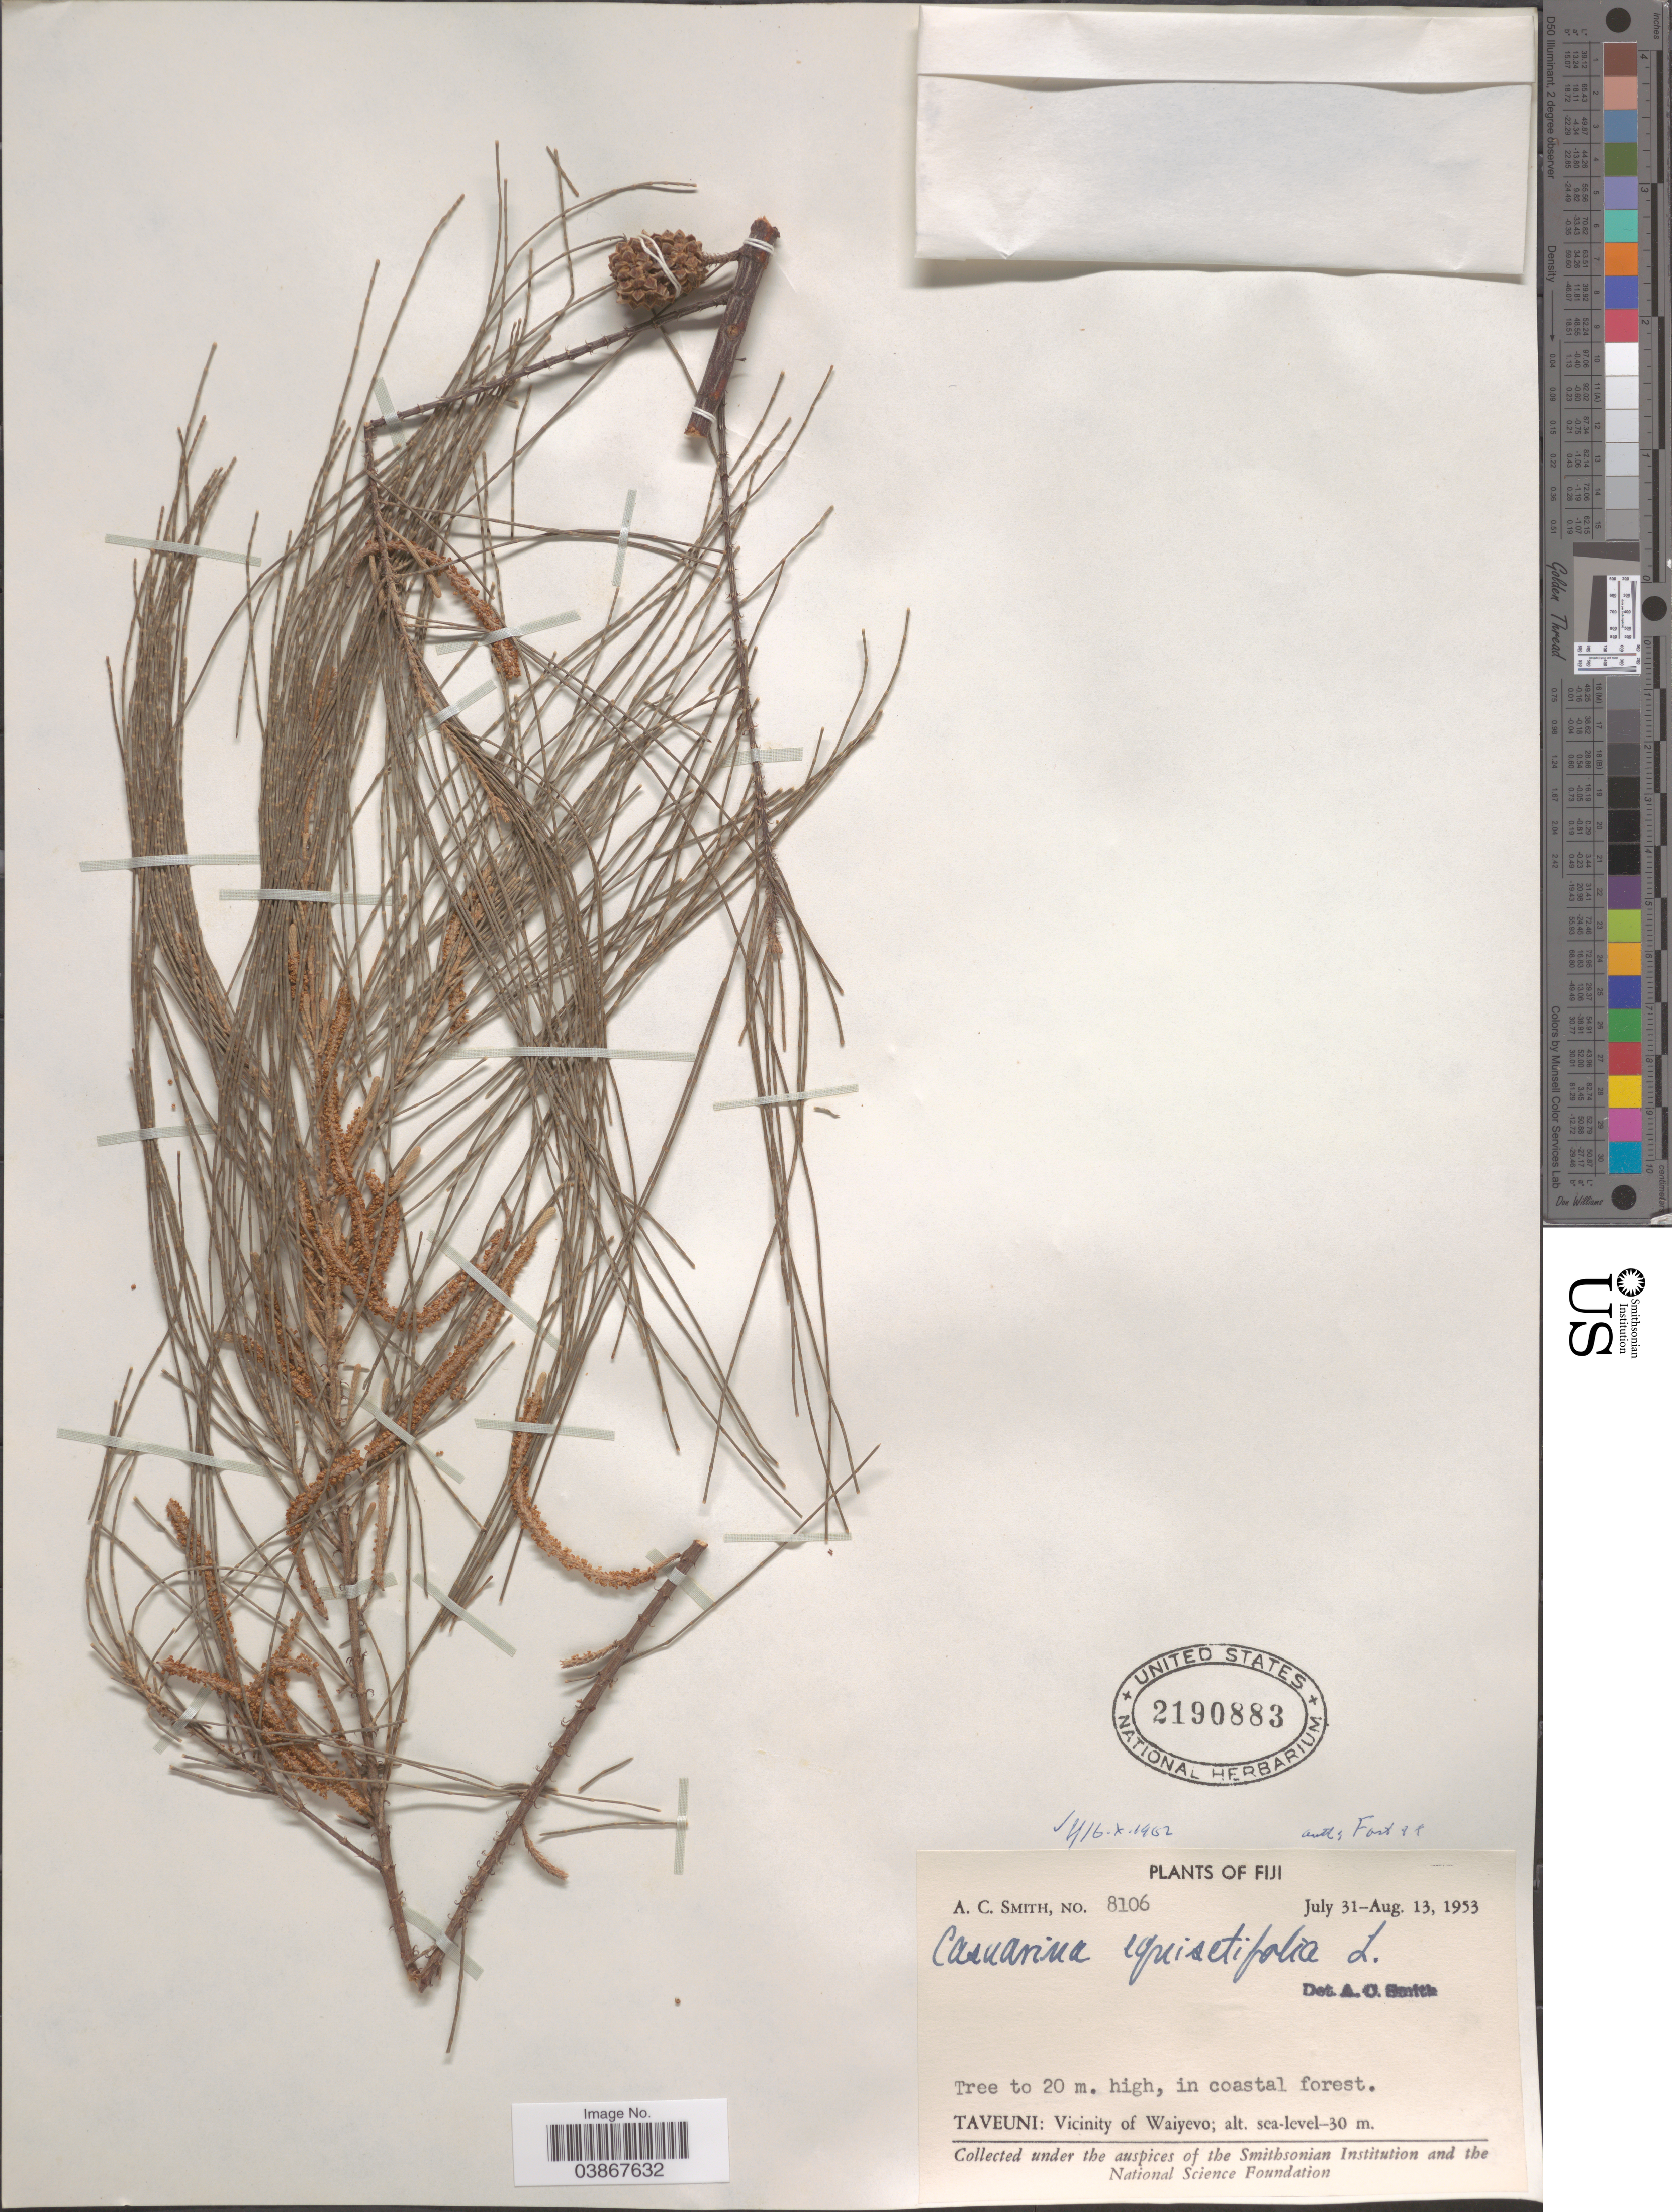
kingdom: Plantae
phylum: Tracheophyta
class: Magnoliopsida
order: Fagales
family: Casuarinaceae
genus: Casuarina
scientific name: Casuarina equisetifolia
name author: L.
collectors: A. C. Smith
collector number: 8106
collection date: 1953-07-31/1953-08-13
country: Fiji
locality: Taveuni: Vicinity of Waiyevo.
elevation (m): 0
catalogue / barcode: US 2190883